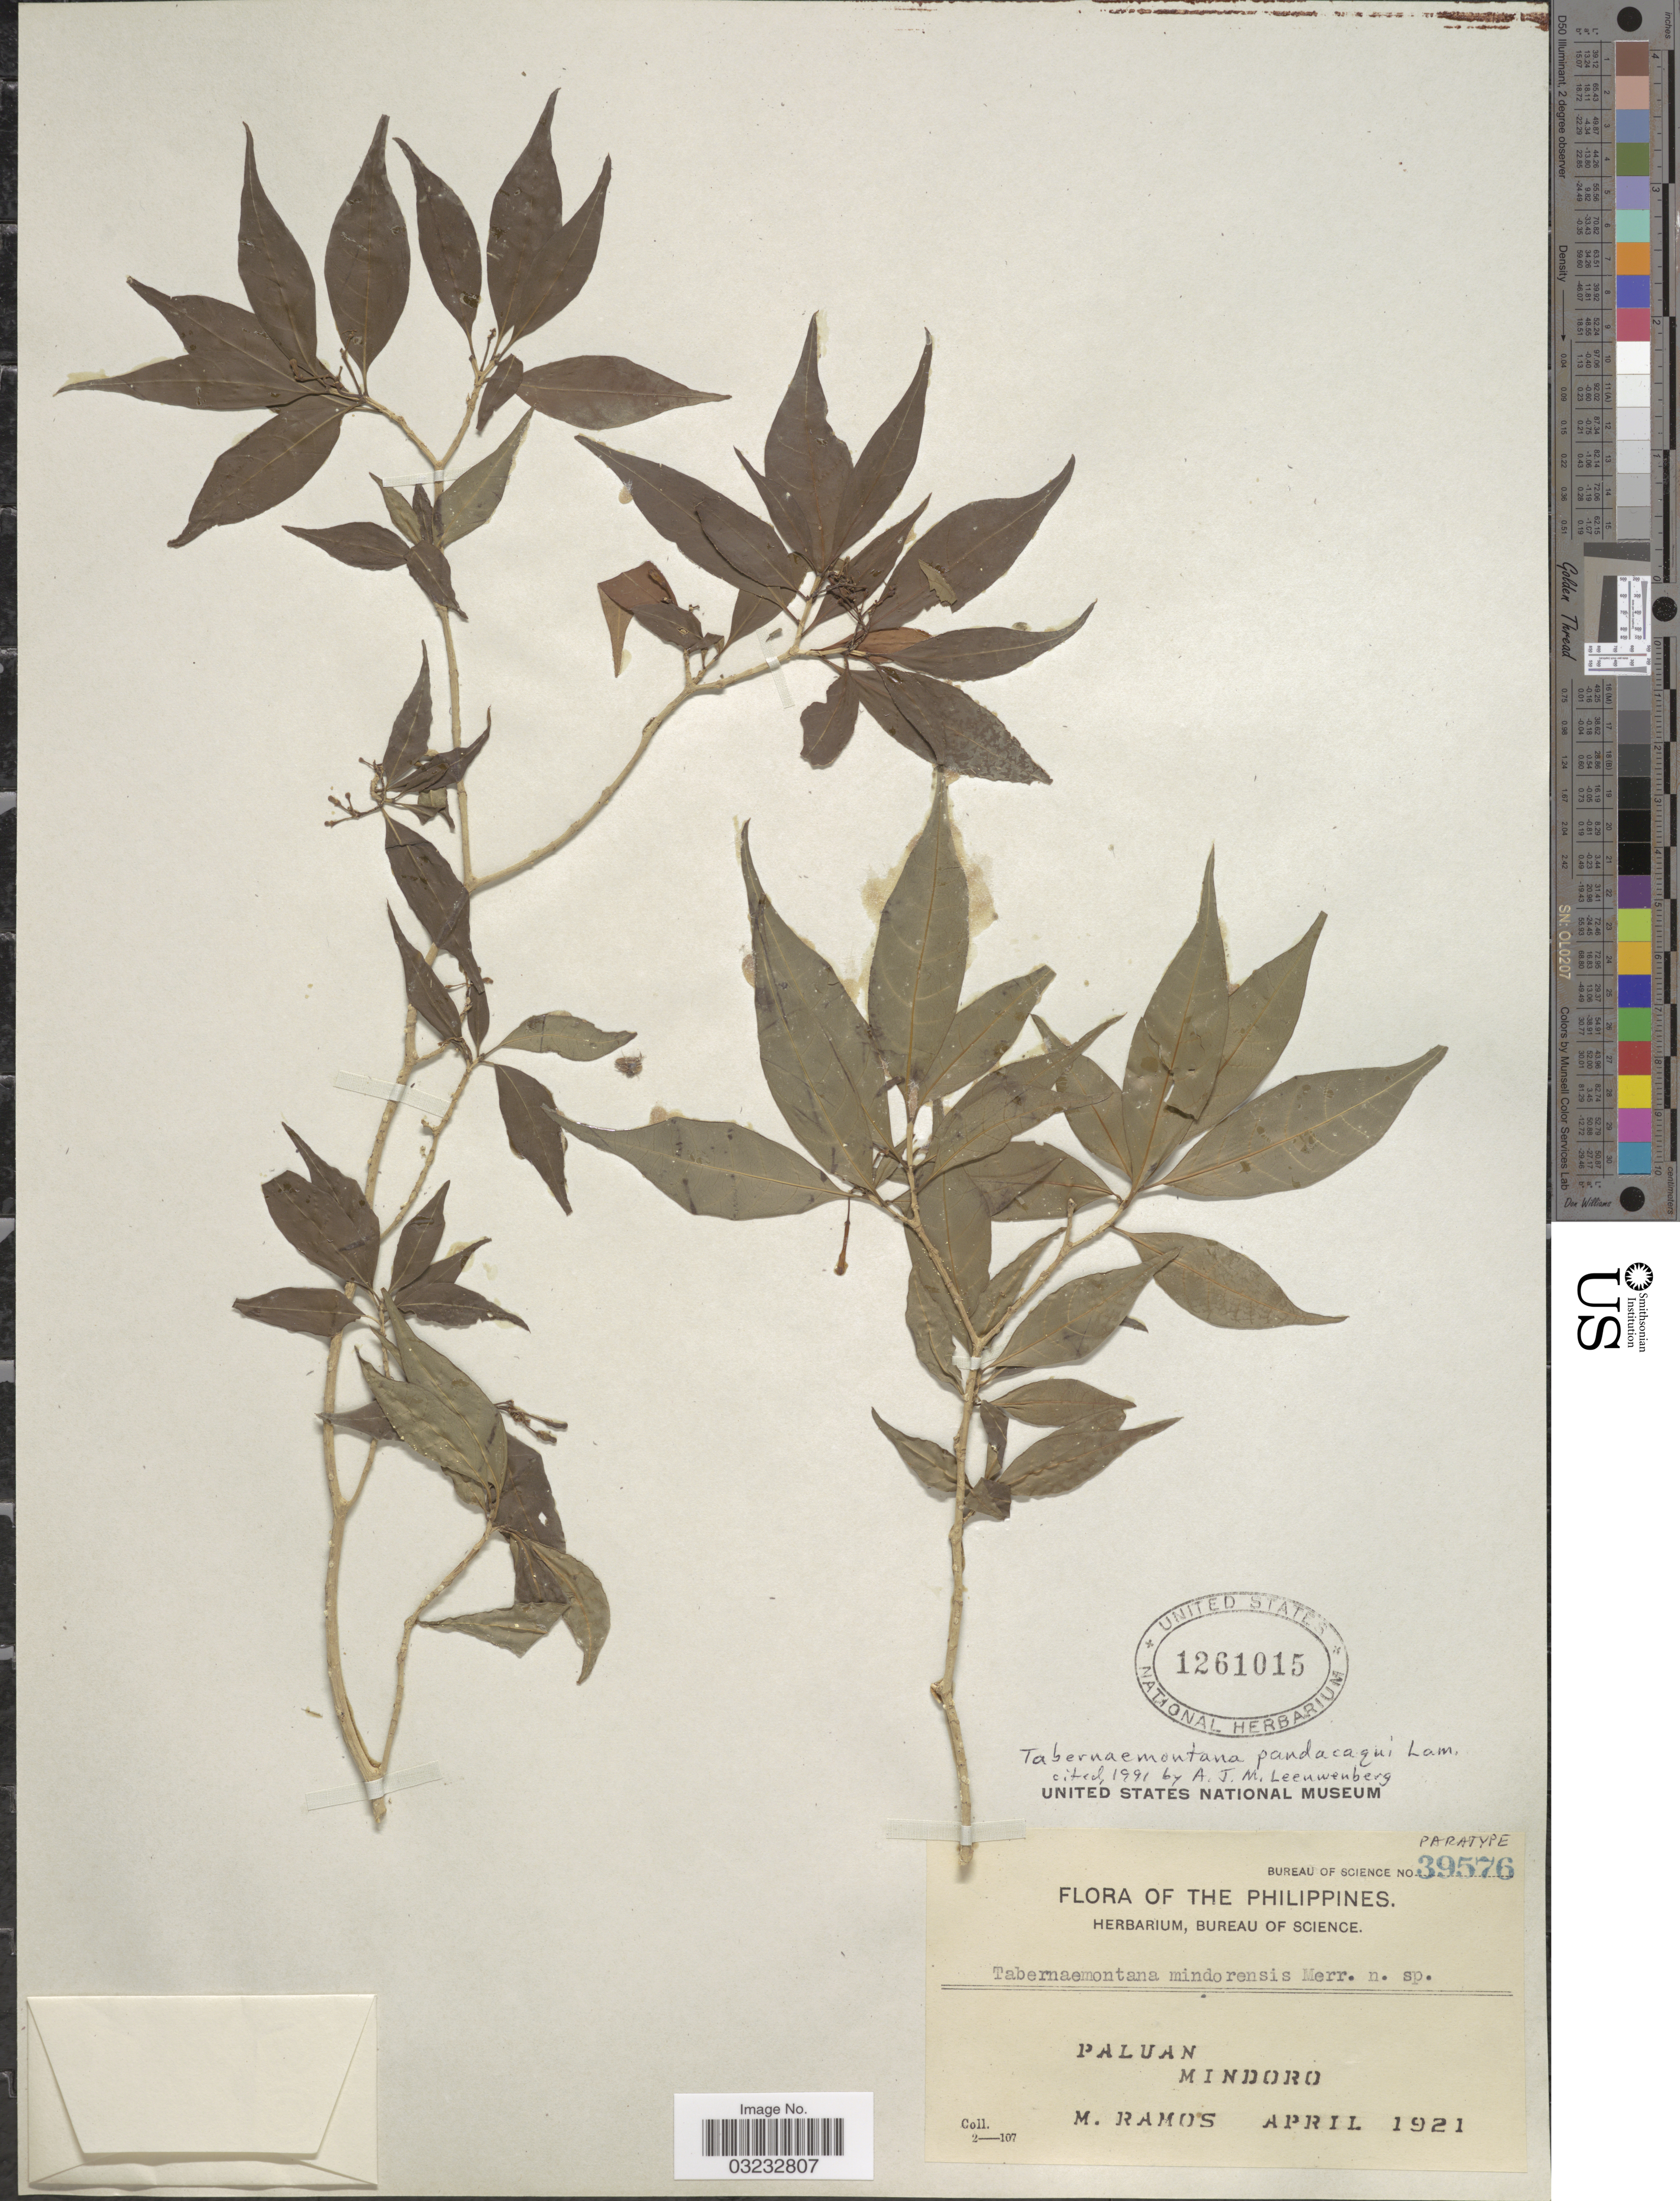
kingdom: Plantae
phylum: Tracheophyta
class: Magnoliopsida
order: Gentianales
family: Apocynaceae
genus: Tabernaemontana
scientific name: Tabernaemontana pandacaqui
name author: Poir.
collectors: M. Ramos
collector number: Bureau of Science 39576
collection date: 1921-04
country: Philippines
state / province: Mimaropa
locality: Paluan. Mindoro.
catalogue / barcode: US 1261015